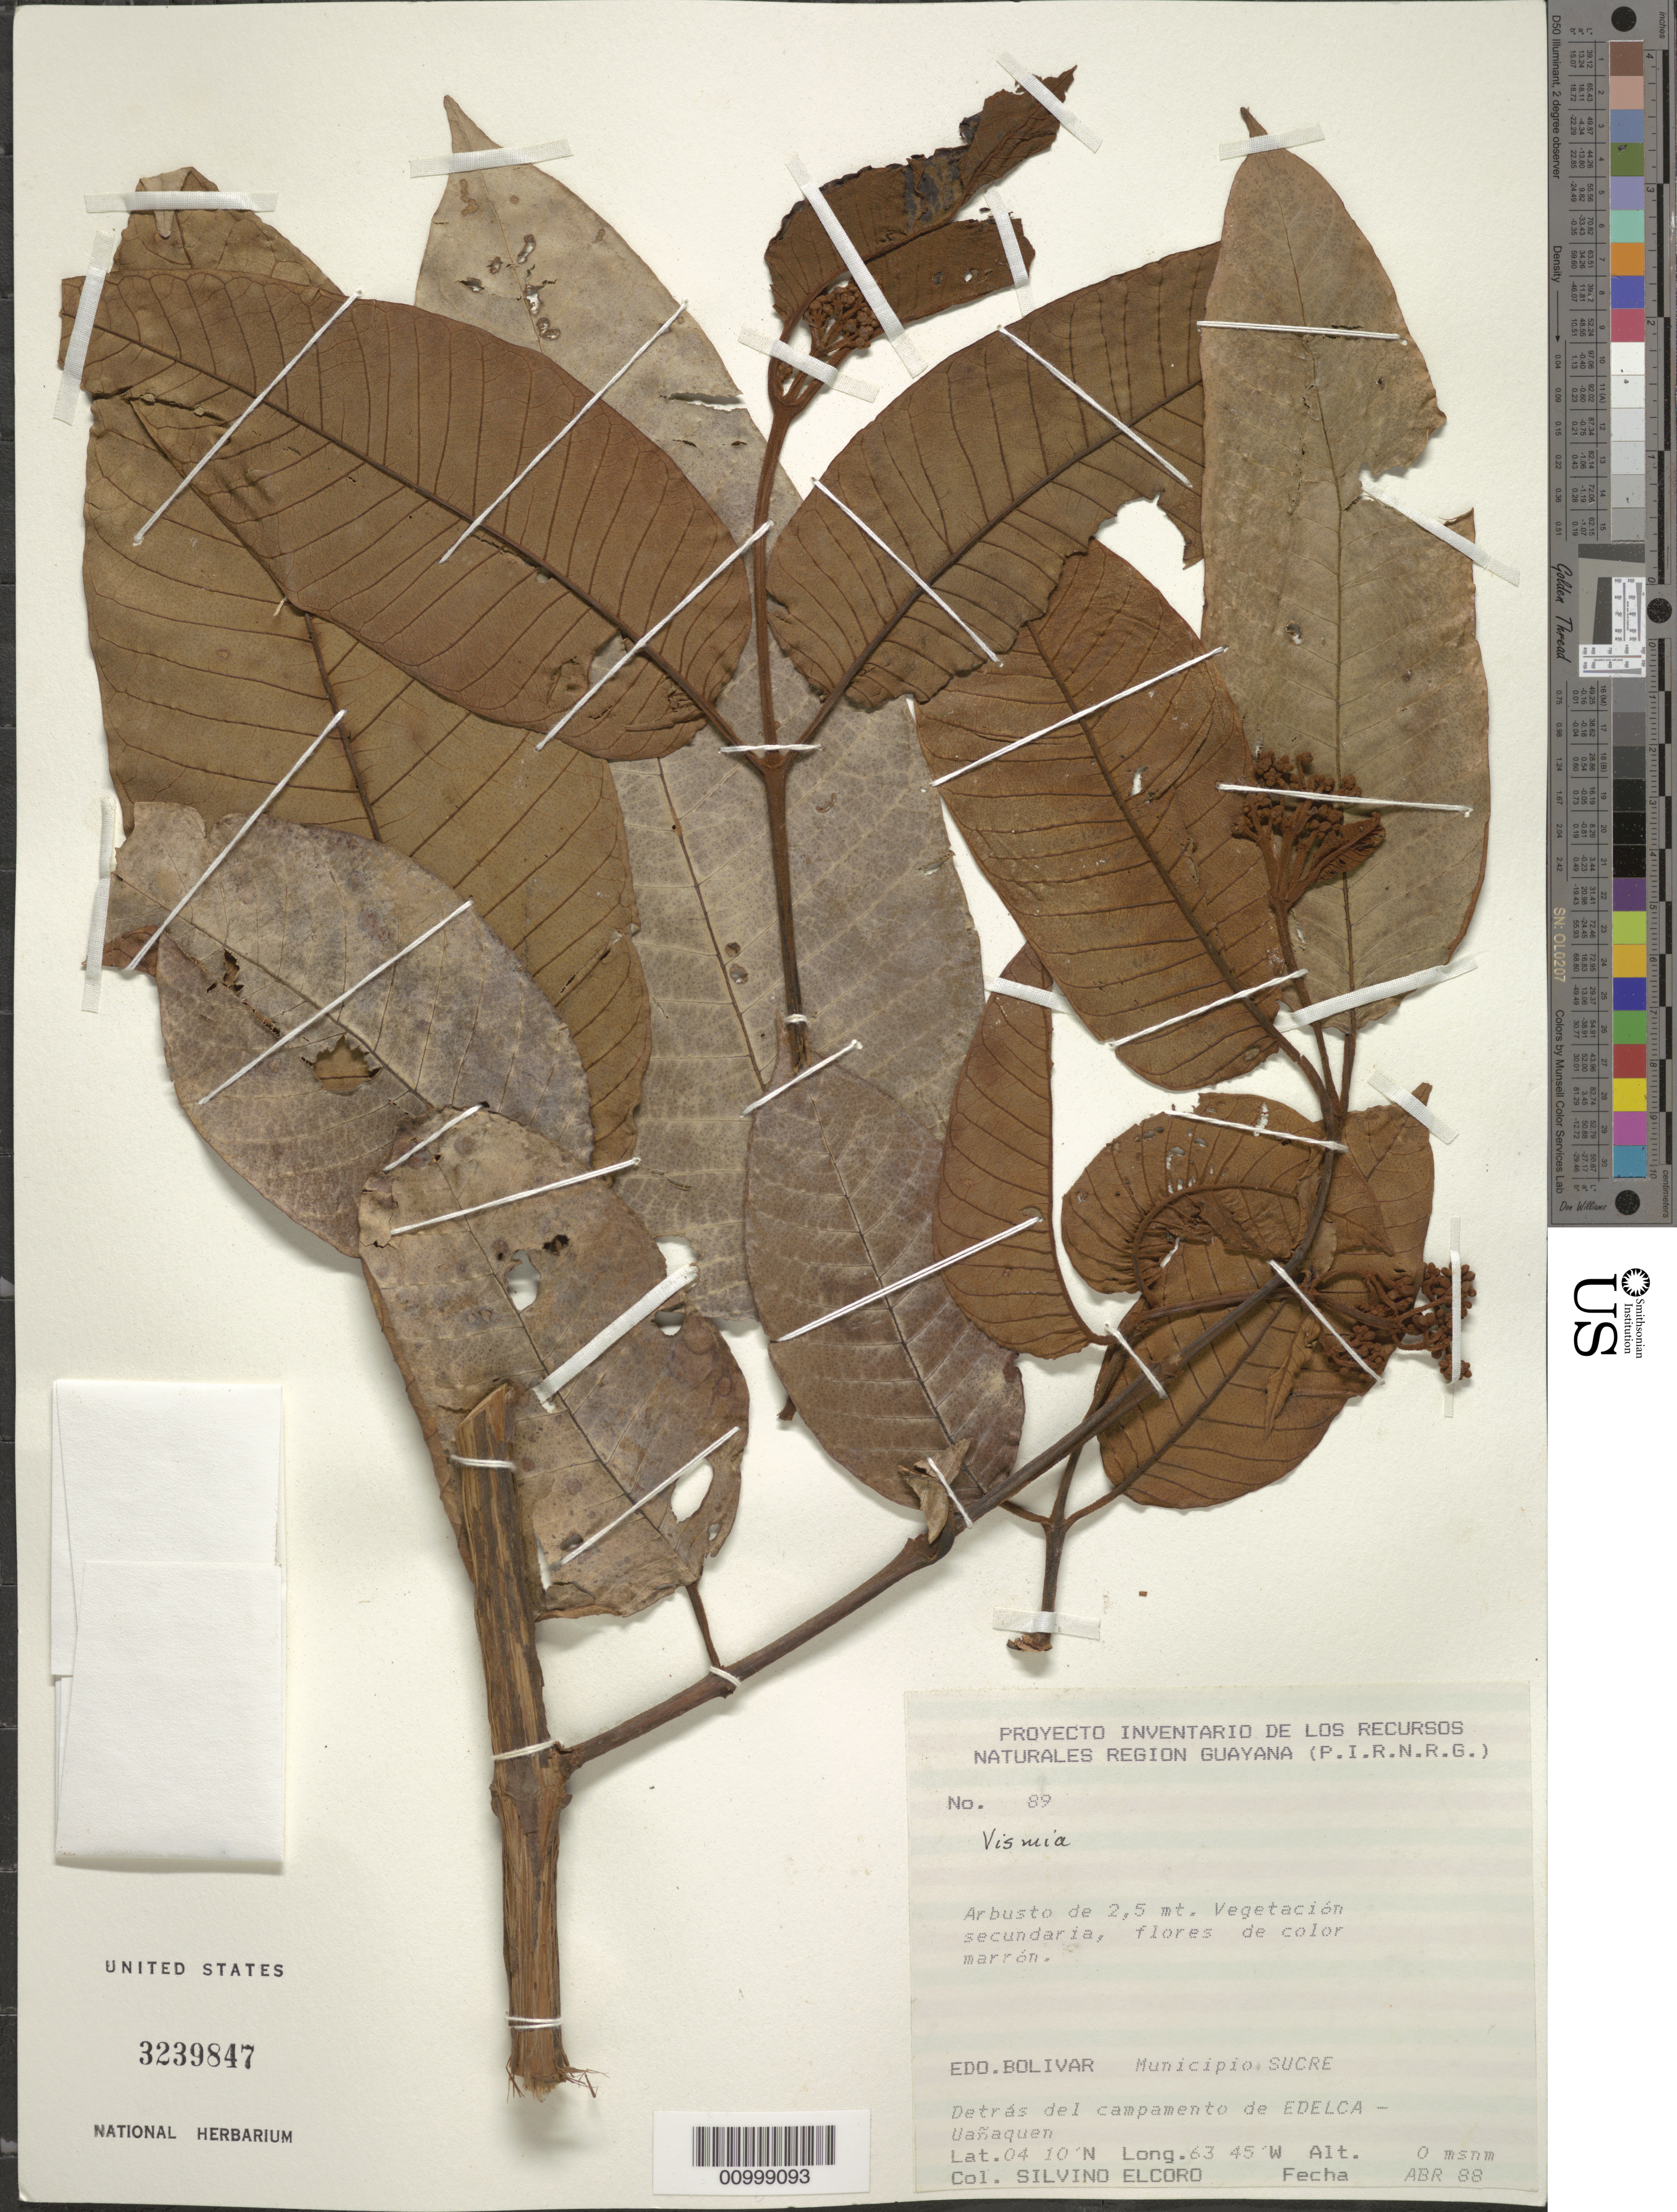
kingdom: Plantae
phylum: Tracheophyta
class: Magnoliopsida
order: Malpighiales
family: Hypericaceae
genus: Vismia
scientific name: Vismia sp.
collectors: S. Elcoro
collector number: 89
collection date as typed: Apr-88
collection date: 1988-04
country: Venezuela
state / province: Bolívar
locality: Municipio Sucre. Detras del campamento de Edelca- Uanaquen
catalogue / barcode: US 3239847